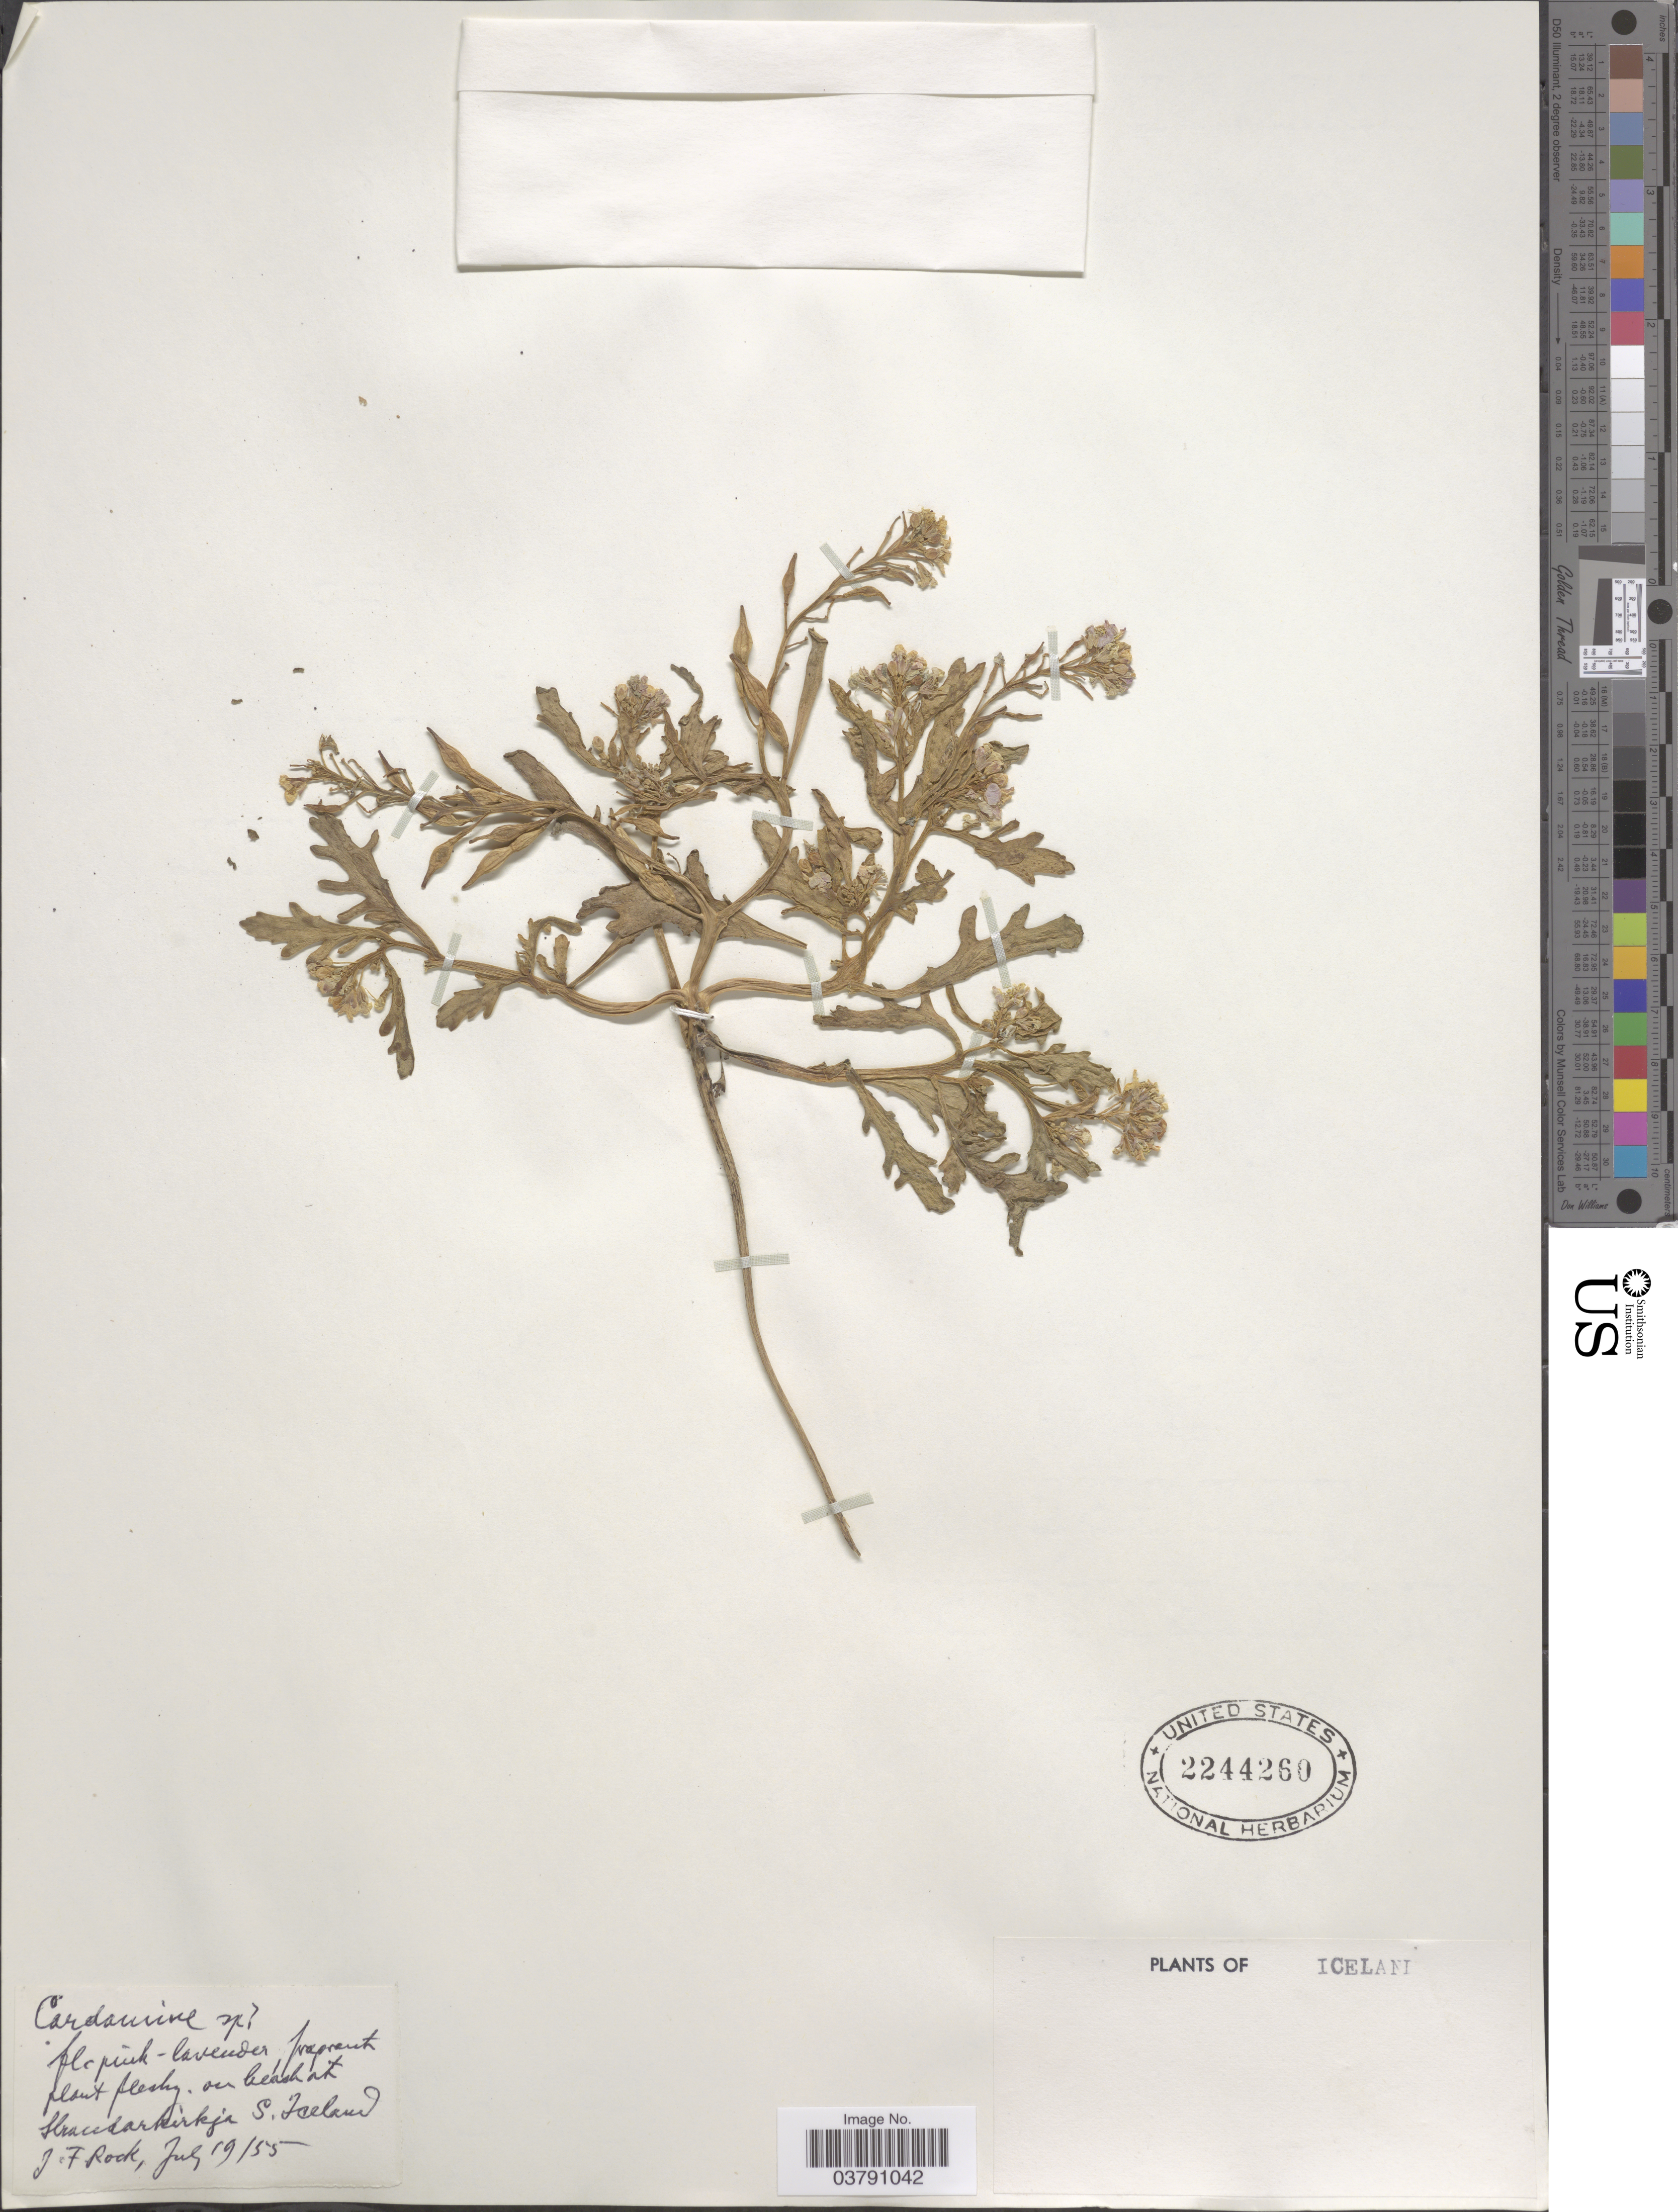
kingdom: Plantae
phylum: Tracheophyta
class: Magnoliopsida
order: Brassicales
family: Brassicaceae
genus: Cardamine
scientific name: Cardamine sp.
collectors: J. Rock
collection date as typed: Transcribed d/m/y: 19/7/55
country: Iceland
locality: On beach at Strandarkirkja S. Iceland.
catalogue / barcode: US 2244260